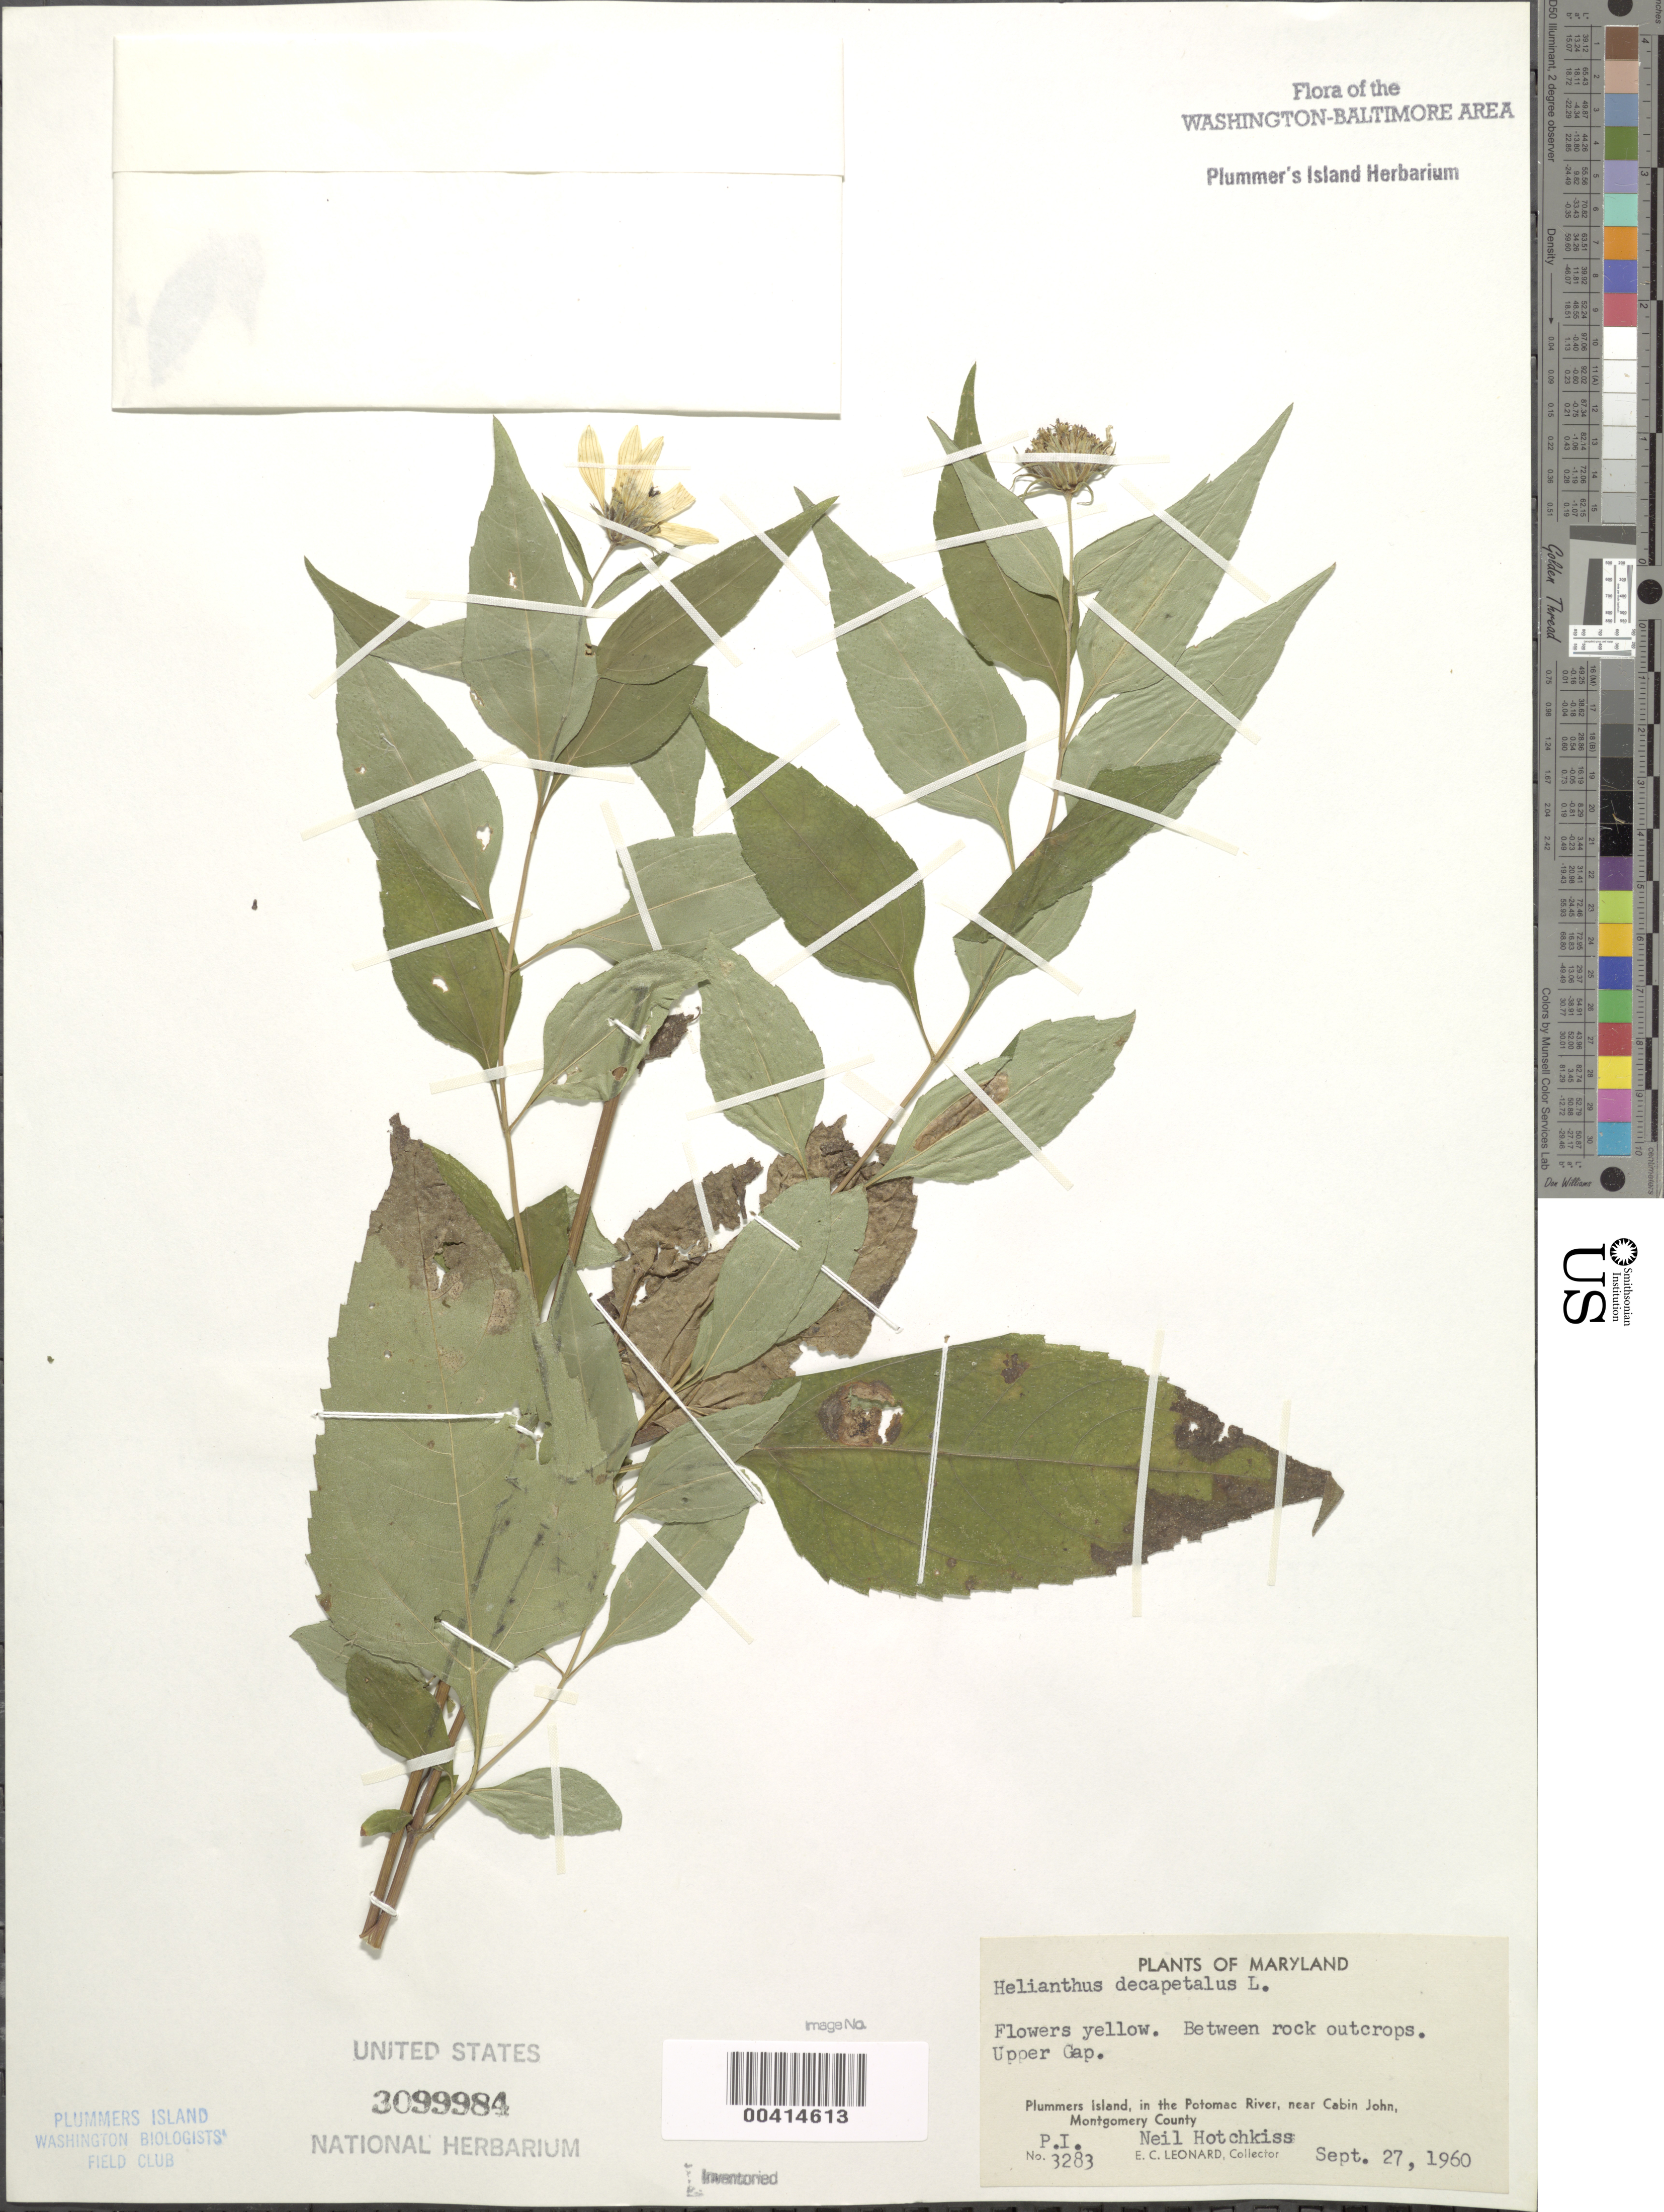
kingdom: Plantae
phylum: Tracheophyta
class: Magnoliopsida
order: Asterales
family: Asteraceae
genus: Helianthus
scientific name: Helianthus decapetalus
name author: L.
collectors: E. C. Leonard & N. Hotchkiss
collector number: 3283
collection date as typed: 27 Sep 1960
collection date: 1960-09-27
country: United States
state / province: Maryland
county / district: Montgomery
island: Plummers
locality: Plummer's Island; Upper Gap C. & O. Canal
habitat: Between rock outcrops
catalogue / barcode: US 3099984